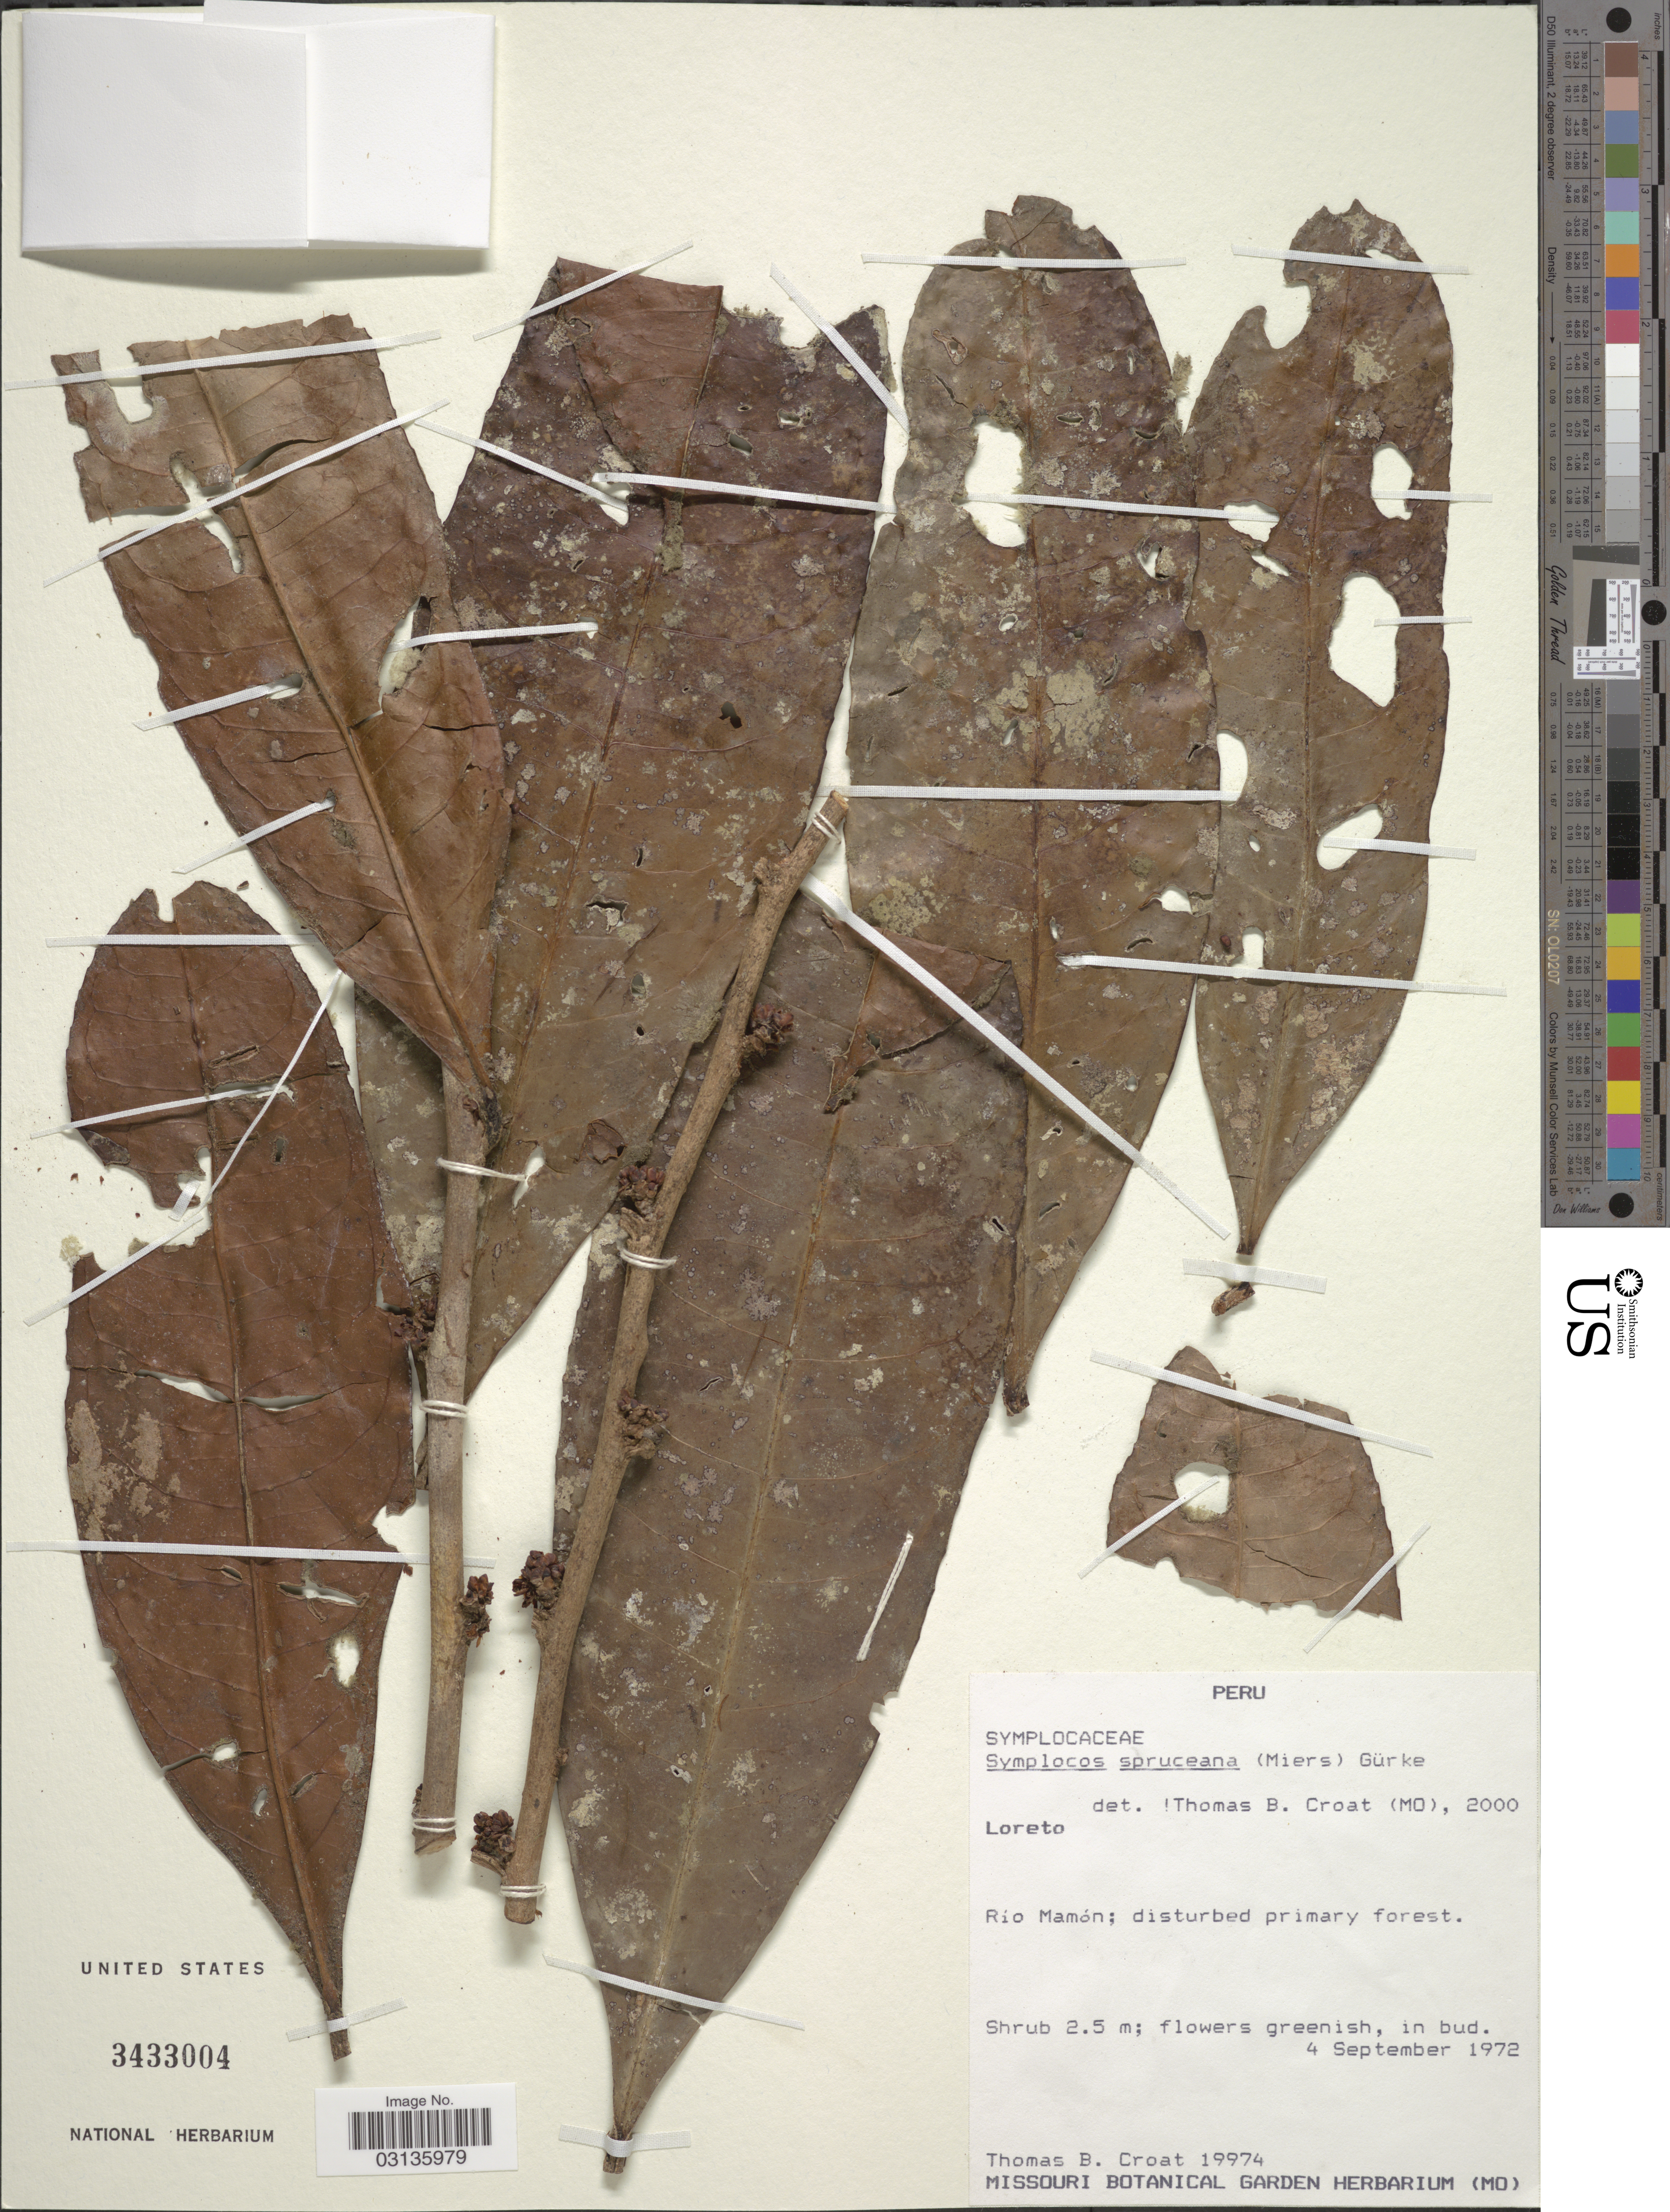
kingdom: Plantae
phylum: Tracheophyta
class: Magnoliopsida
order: Ericales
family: Symplocaceae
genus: Symplocos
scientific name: Symplocos spruceana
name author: (Miers) Gürke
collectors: T. B. Croat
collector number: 19974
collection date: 1972-09-04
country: Peru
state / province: Loreto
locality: Río Mamón.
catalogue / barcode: US 3433004